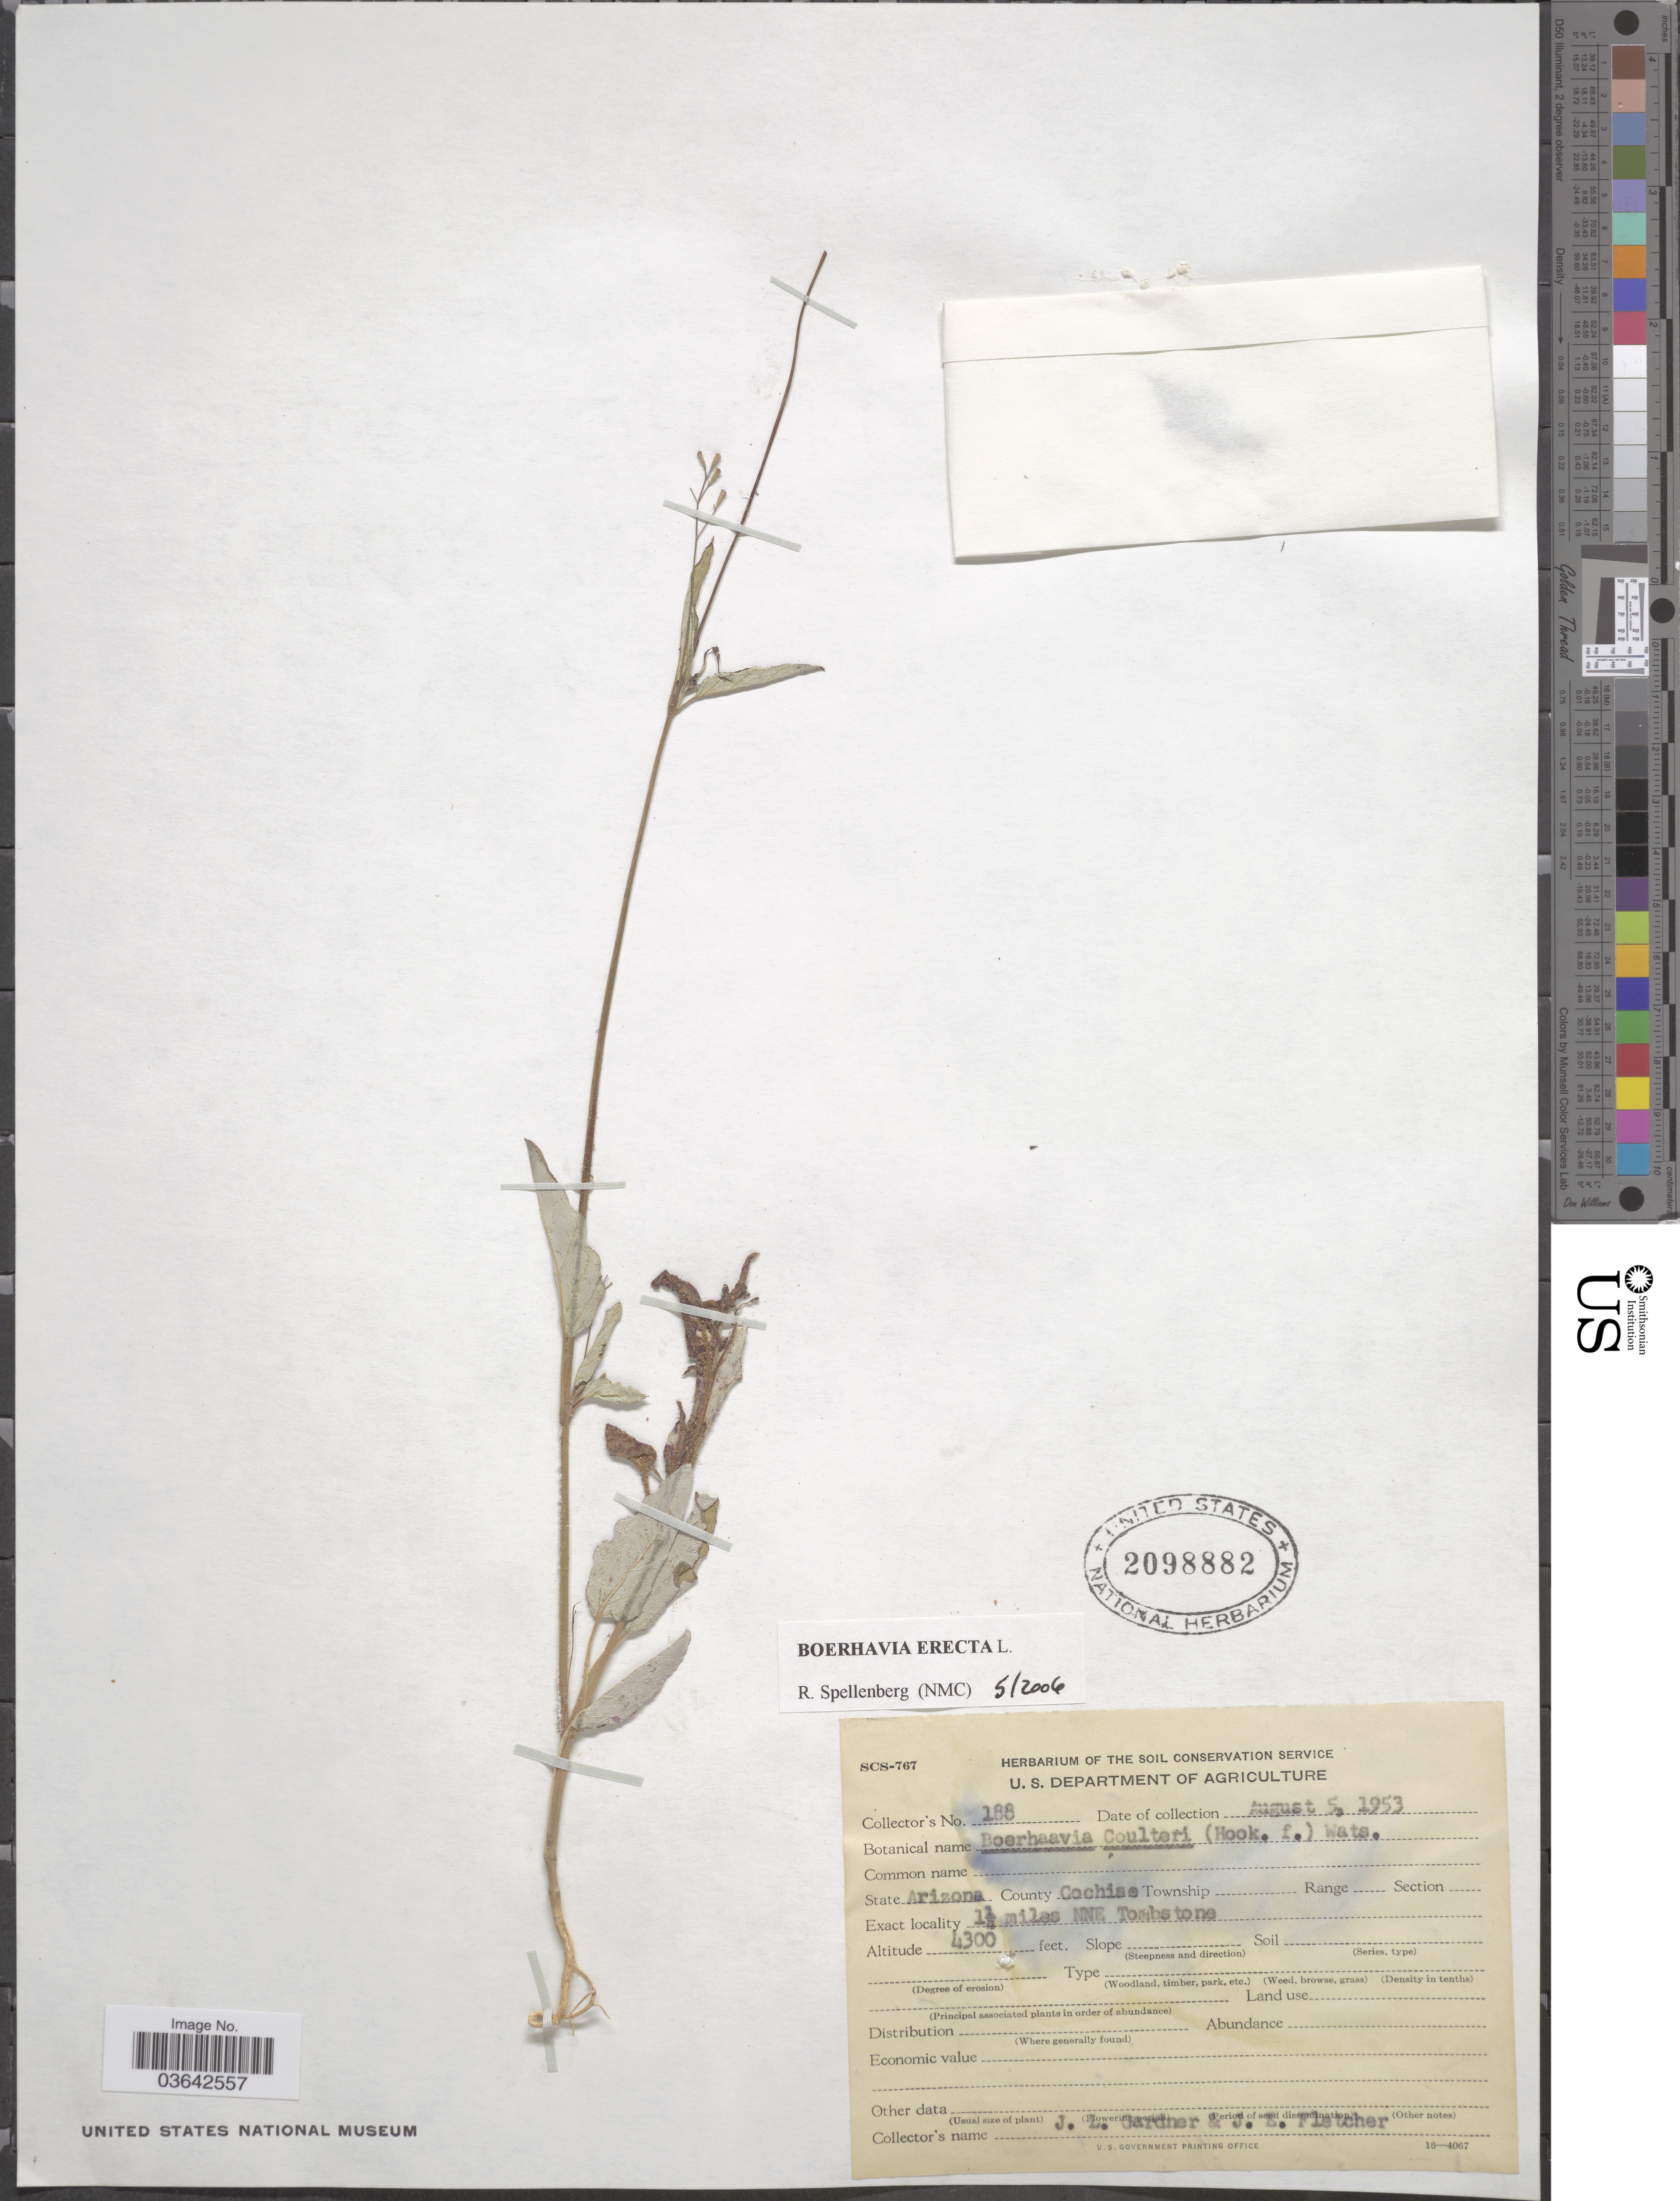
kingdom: Plantae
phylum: Tracheophyta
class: Magnoliopsida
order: Caryophyllales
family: Nyctaginaceae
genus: Boerhavia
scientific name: Boerhavia erecta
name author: L.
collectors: J. L. Gardner & J. Fletcher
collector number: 188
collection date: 1953-08-05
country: United States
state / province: Arizona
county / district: Cochise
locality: County Cochise. 1½ miles NNE Tombstone.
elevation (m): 1311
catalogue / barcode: US 2098882